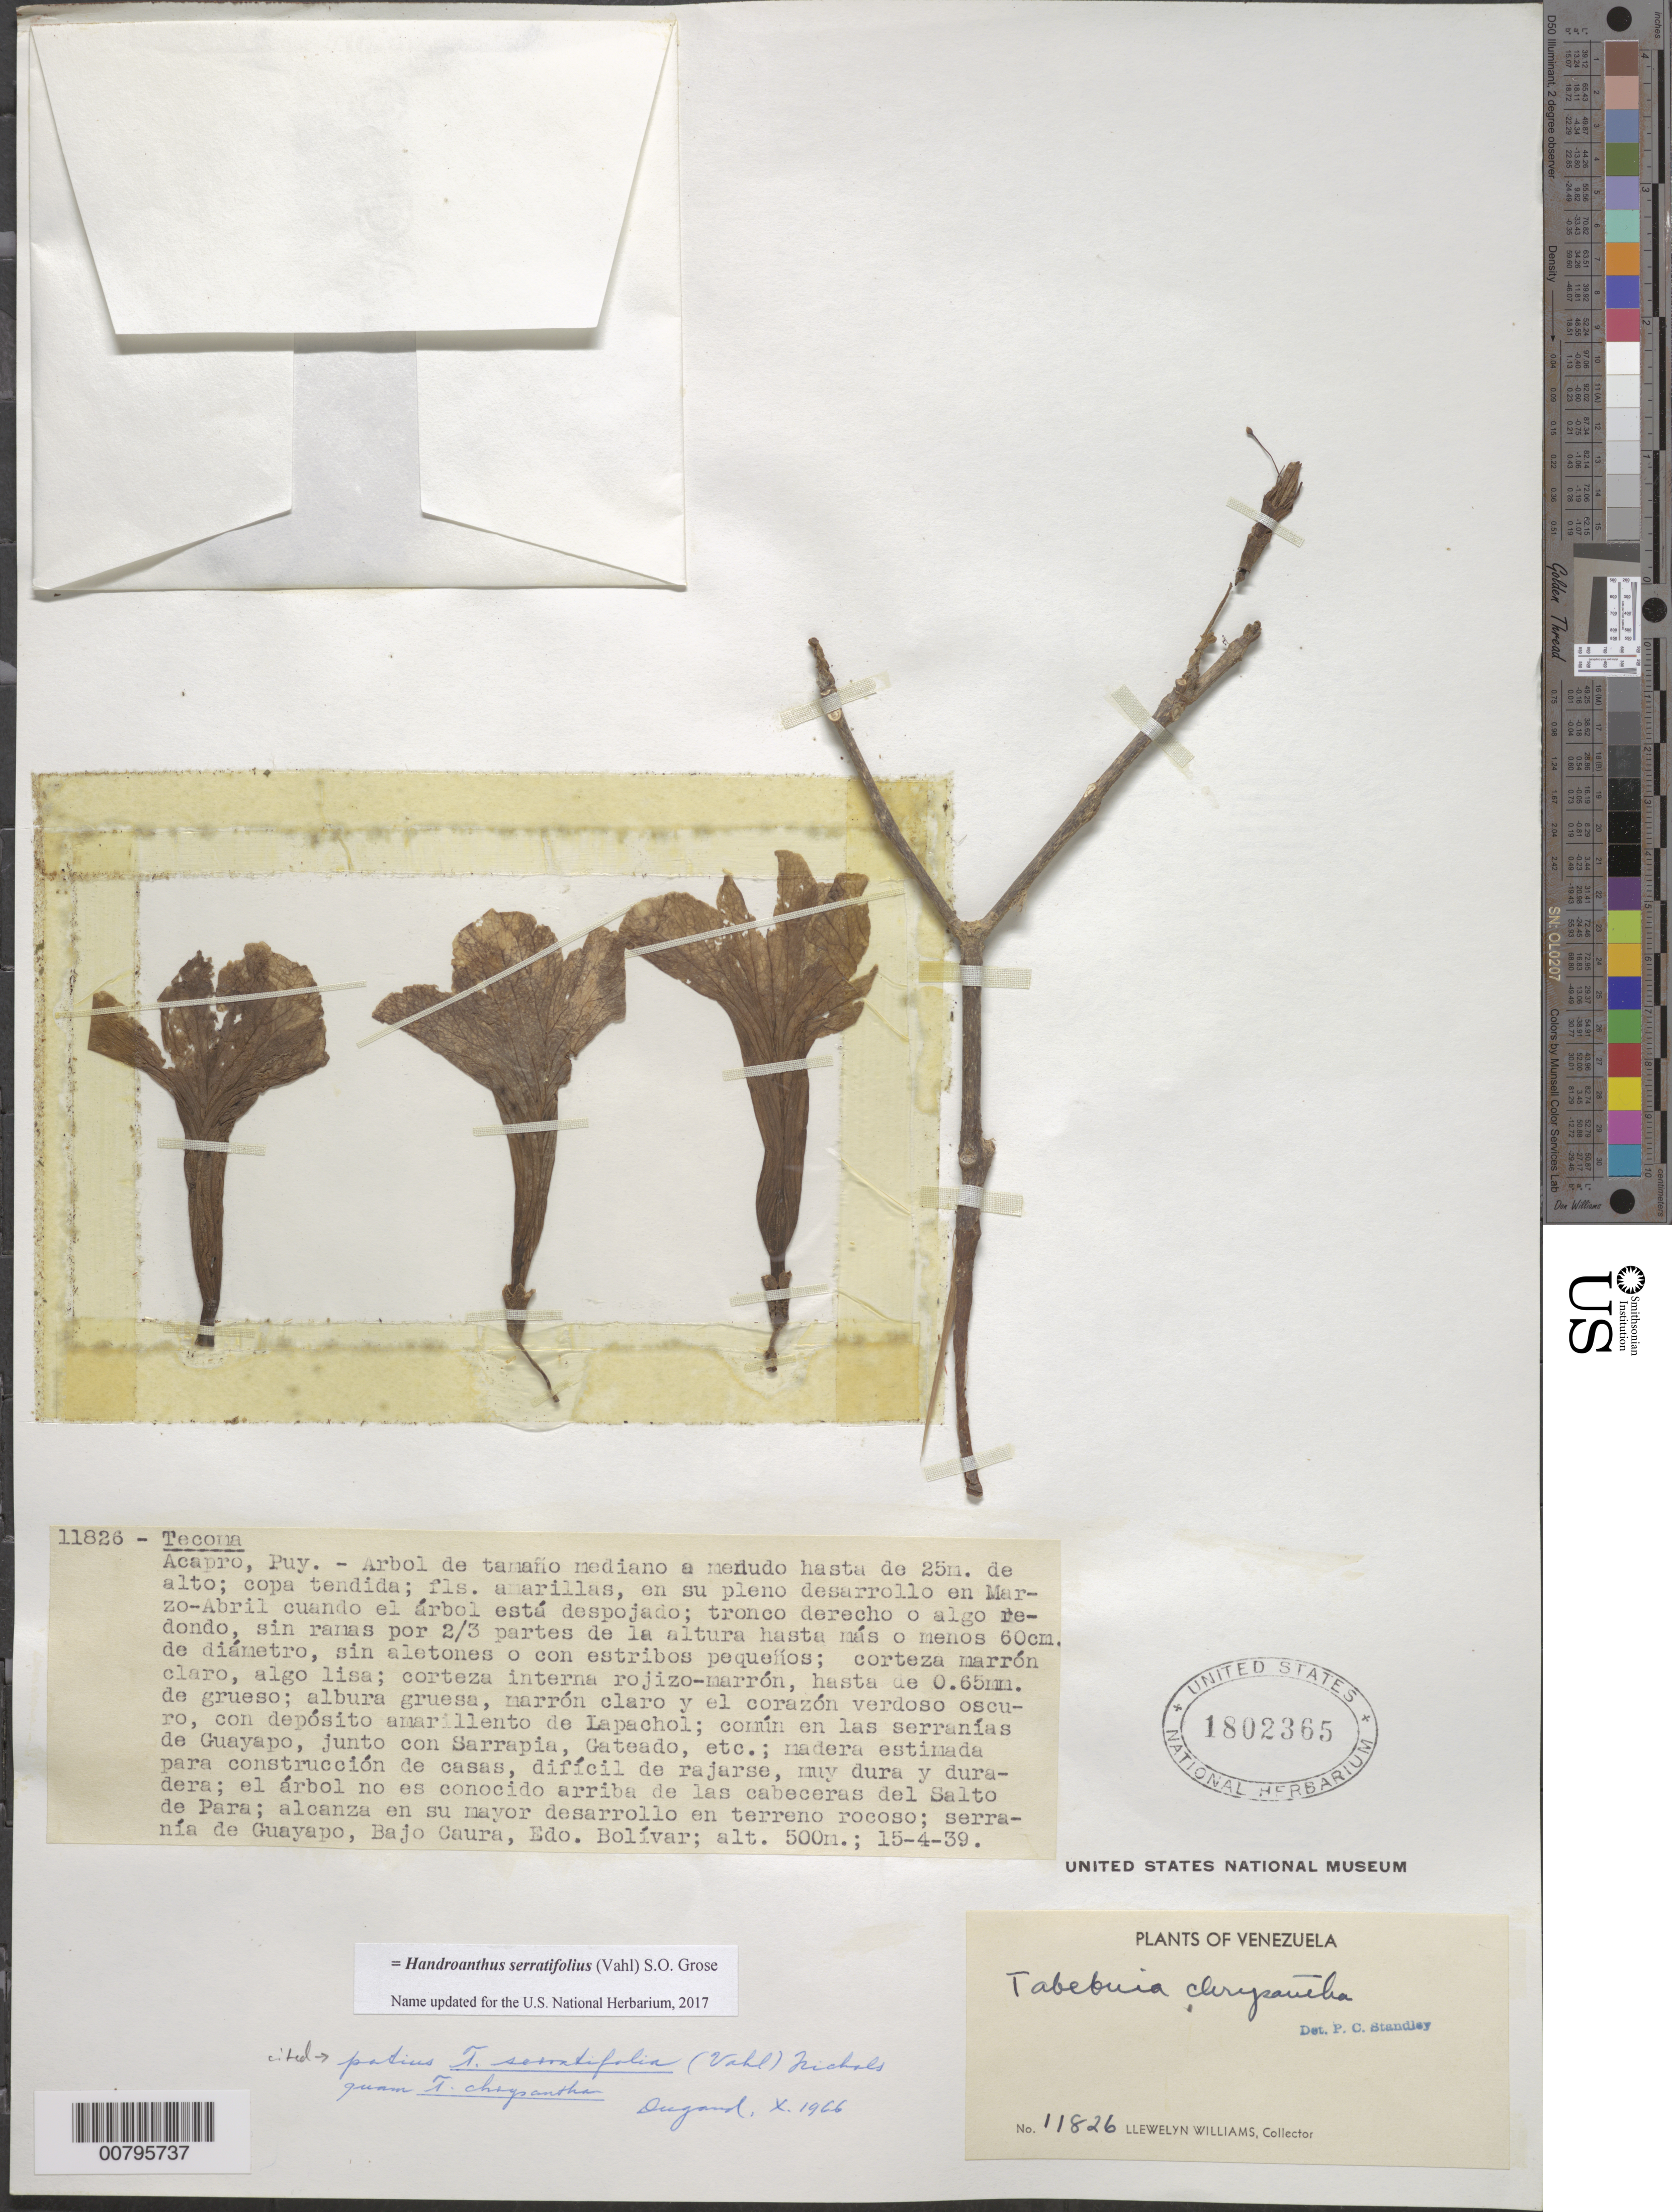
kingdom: Plantae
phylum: Tracheophyta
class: Magnoliopsida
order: Lamiales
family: Bignoniaceae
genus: Tabebuia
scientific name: Tabebuia serratifolia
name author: (Vahl) G. Nicholson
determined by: Dugand, --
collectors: Ll. Williams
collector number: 11826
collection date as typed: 15-Apr-39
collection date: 1939-04-15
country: Venezuela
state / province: Bolívar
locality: Guayapo, Bajo Caura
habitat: Alcanza en su mayor desarrollo en terreno rocoso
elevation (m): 500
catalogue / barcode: US 1802365